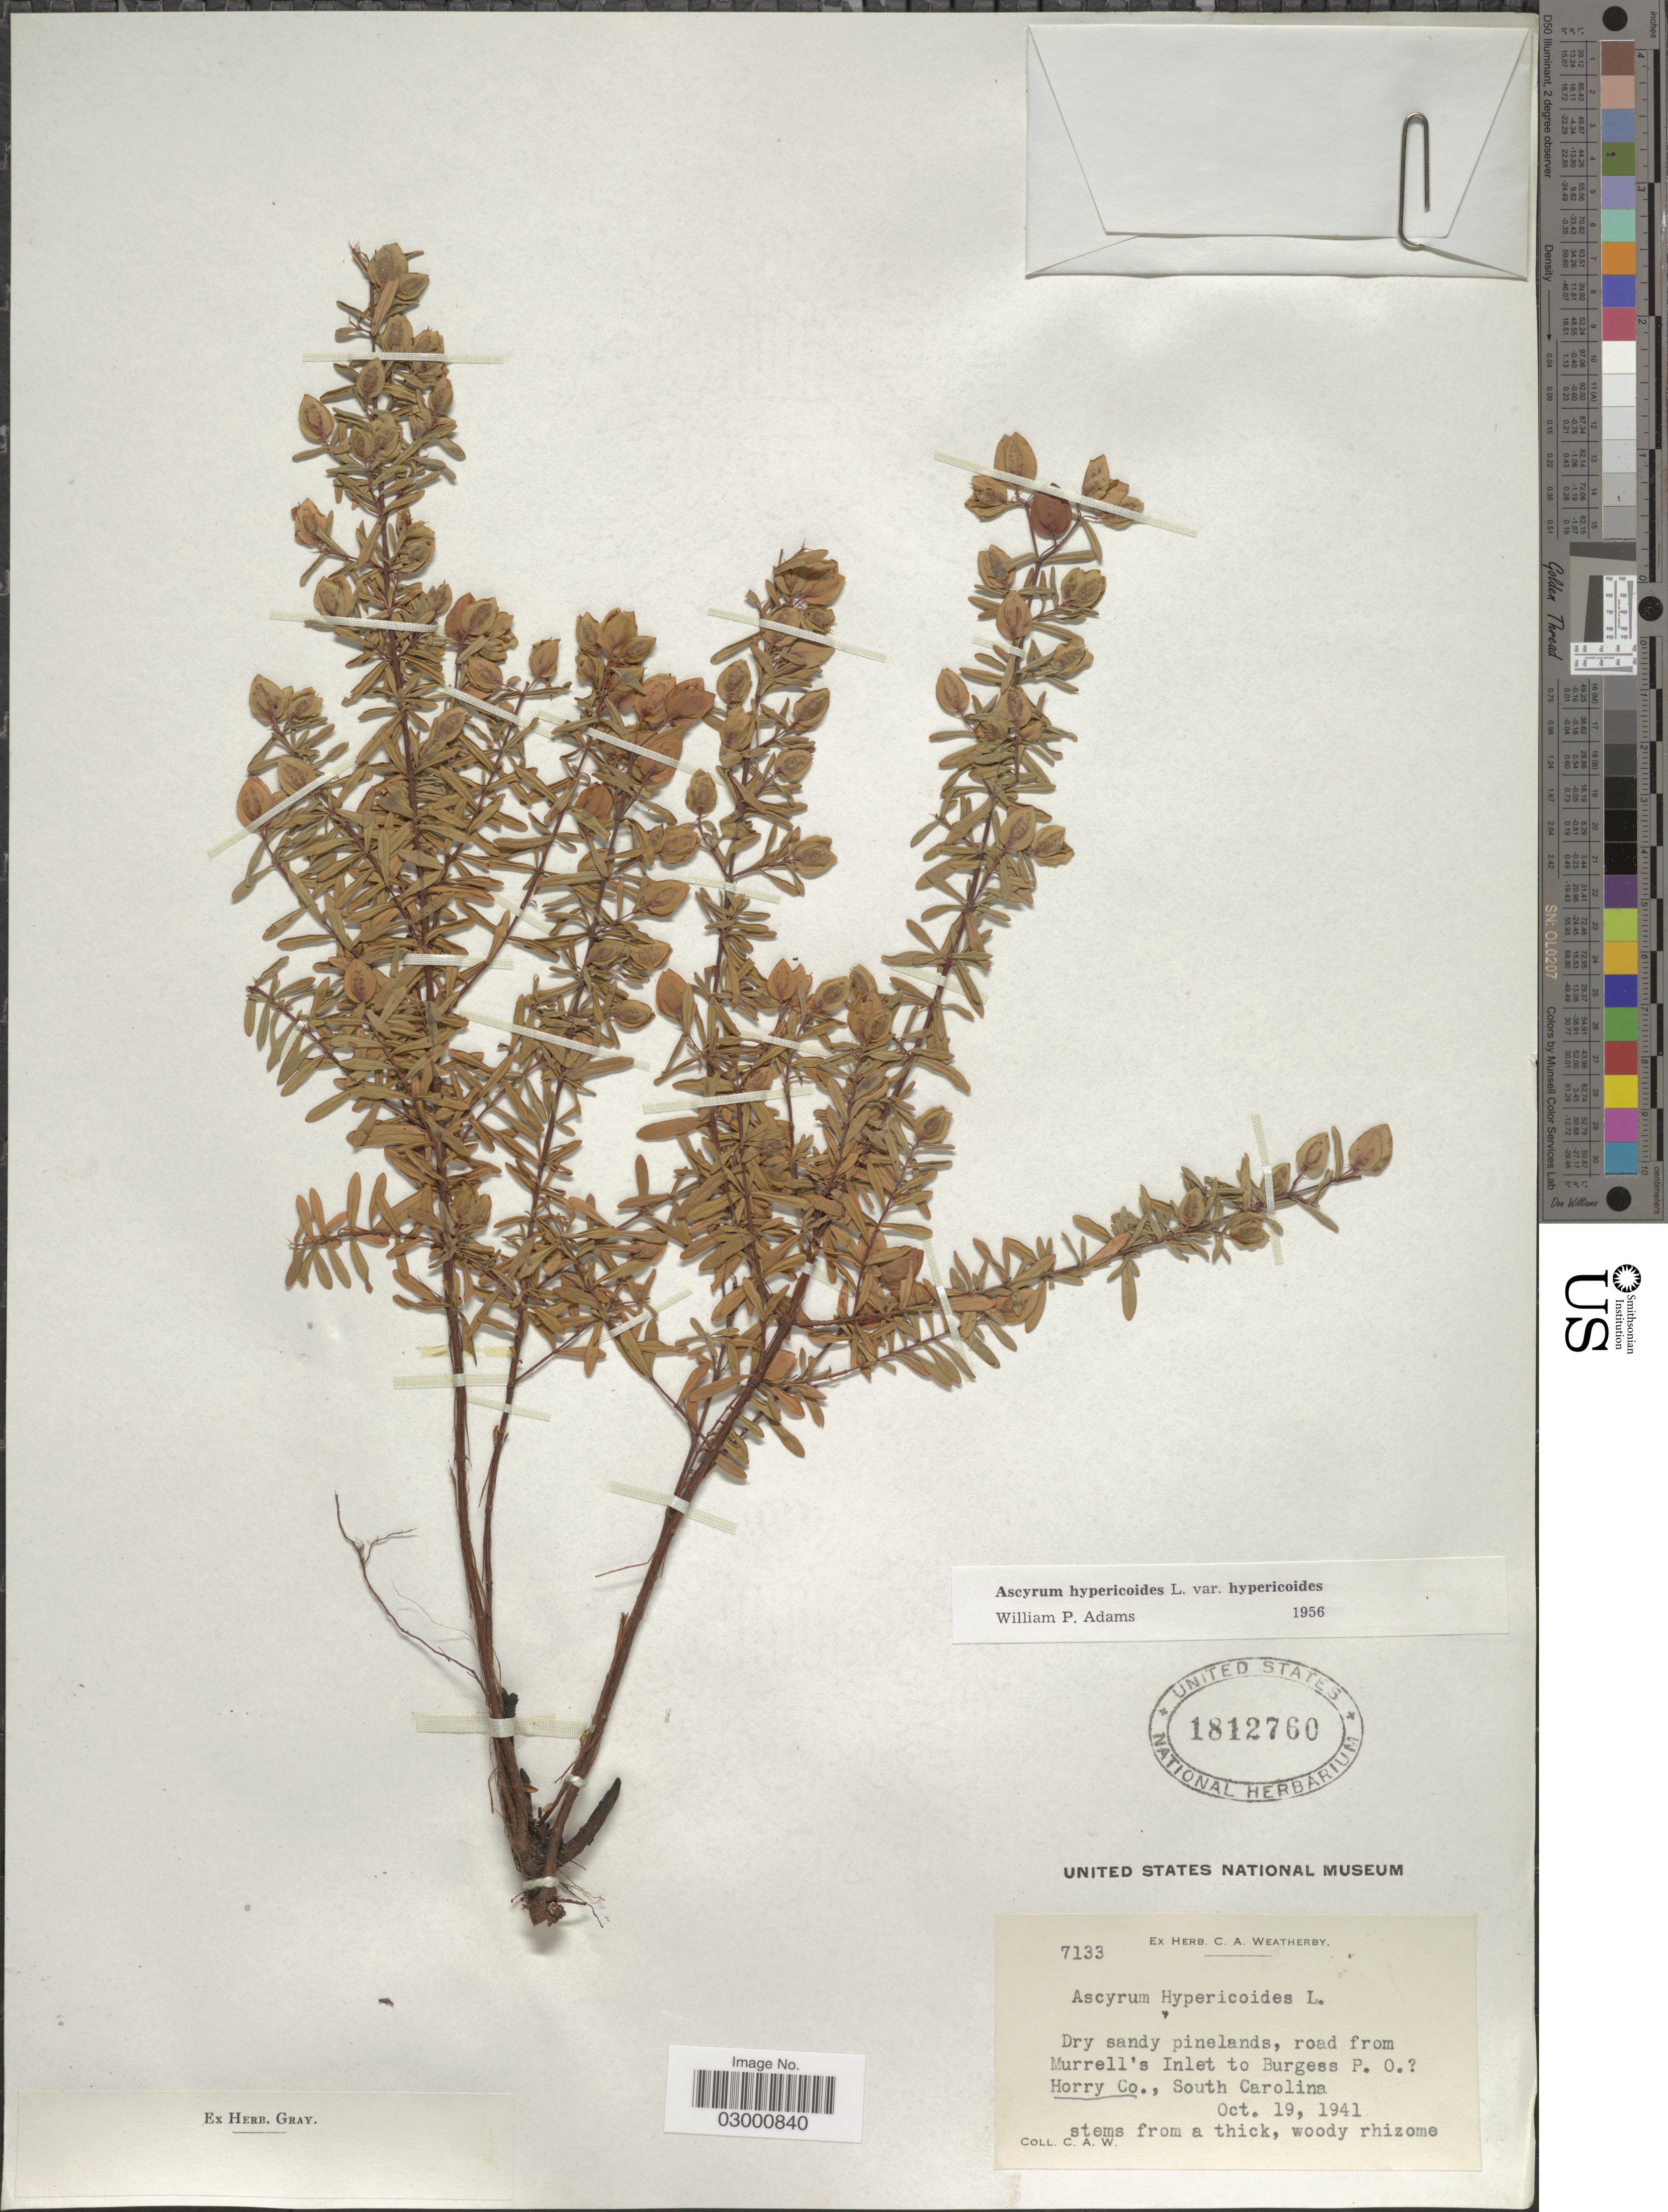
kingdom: Plantae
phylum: Tracheophyta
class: Magnoliopsida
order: Malpighiales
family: Hypericaceae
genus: Hypericum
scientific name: Hypericum hypericoides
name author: (L.) Crantz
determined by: Strong, Mark T., (BOT), Smithsonian Institution - National Museum of Natural History (UNITED STATES)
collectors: C. A. Weatherby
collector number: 7133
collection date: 1941-10-19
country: United States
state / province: South Carolina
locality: Murrell's Inlet to Burgess P.O. [unsure placement] Horry Co.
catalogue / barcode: US 1812760